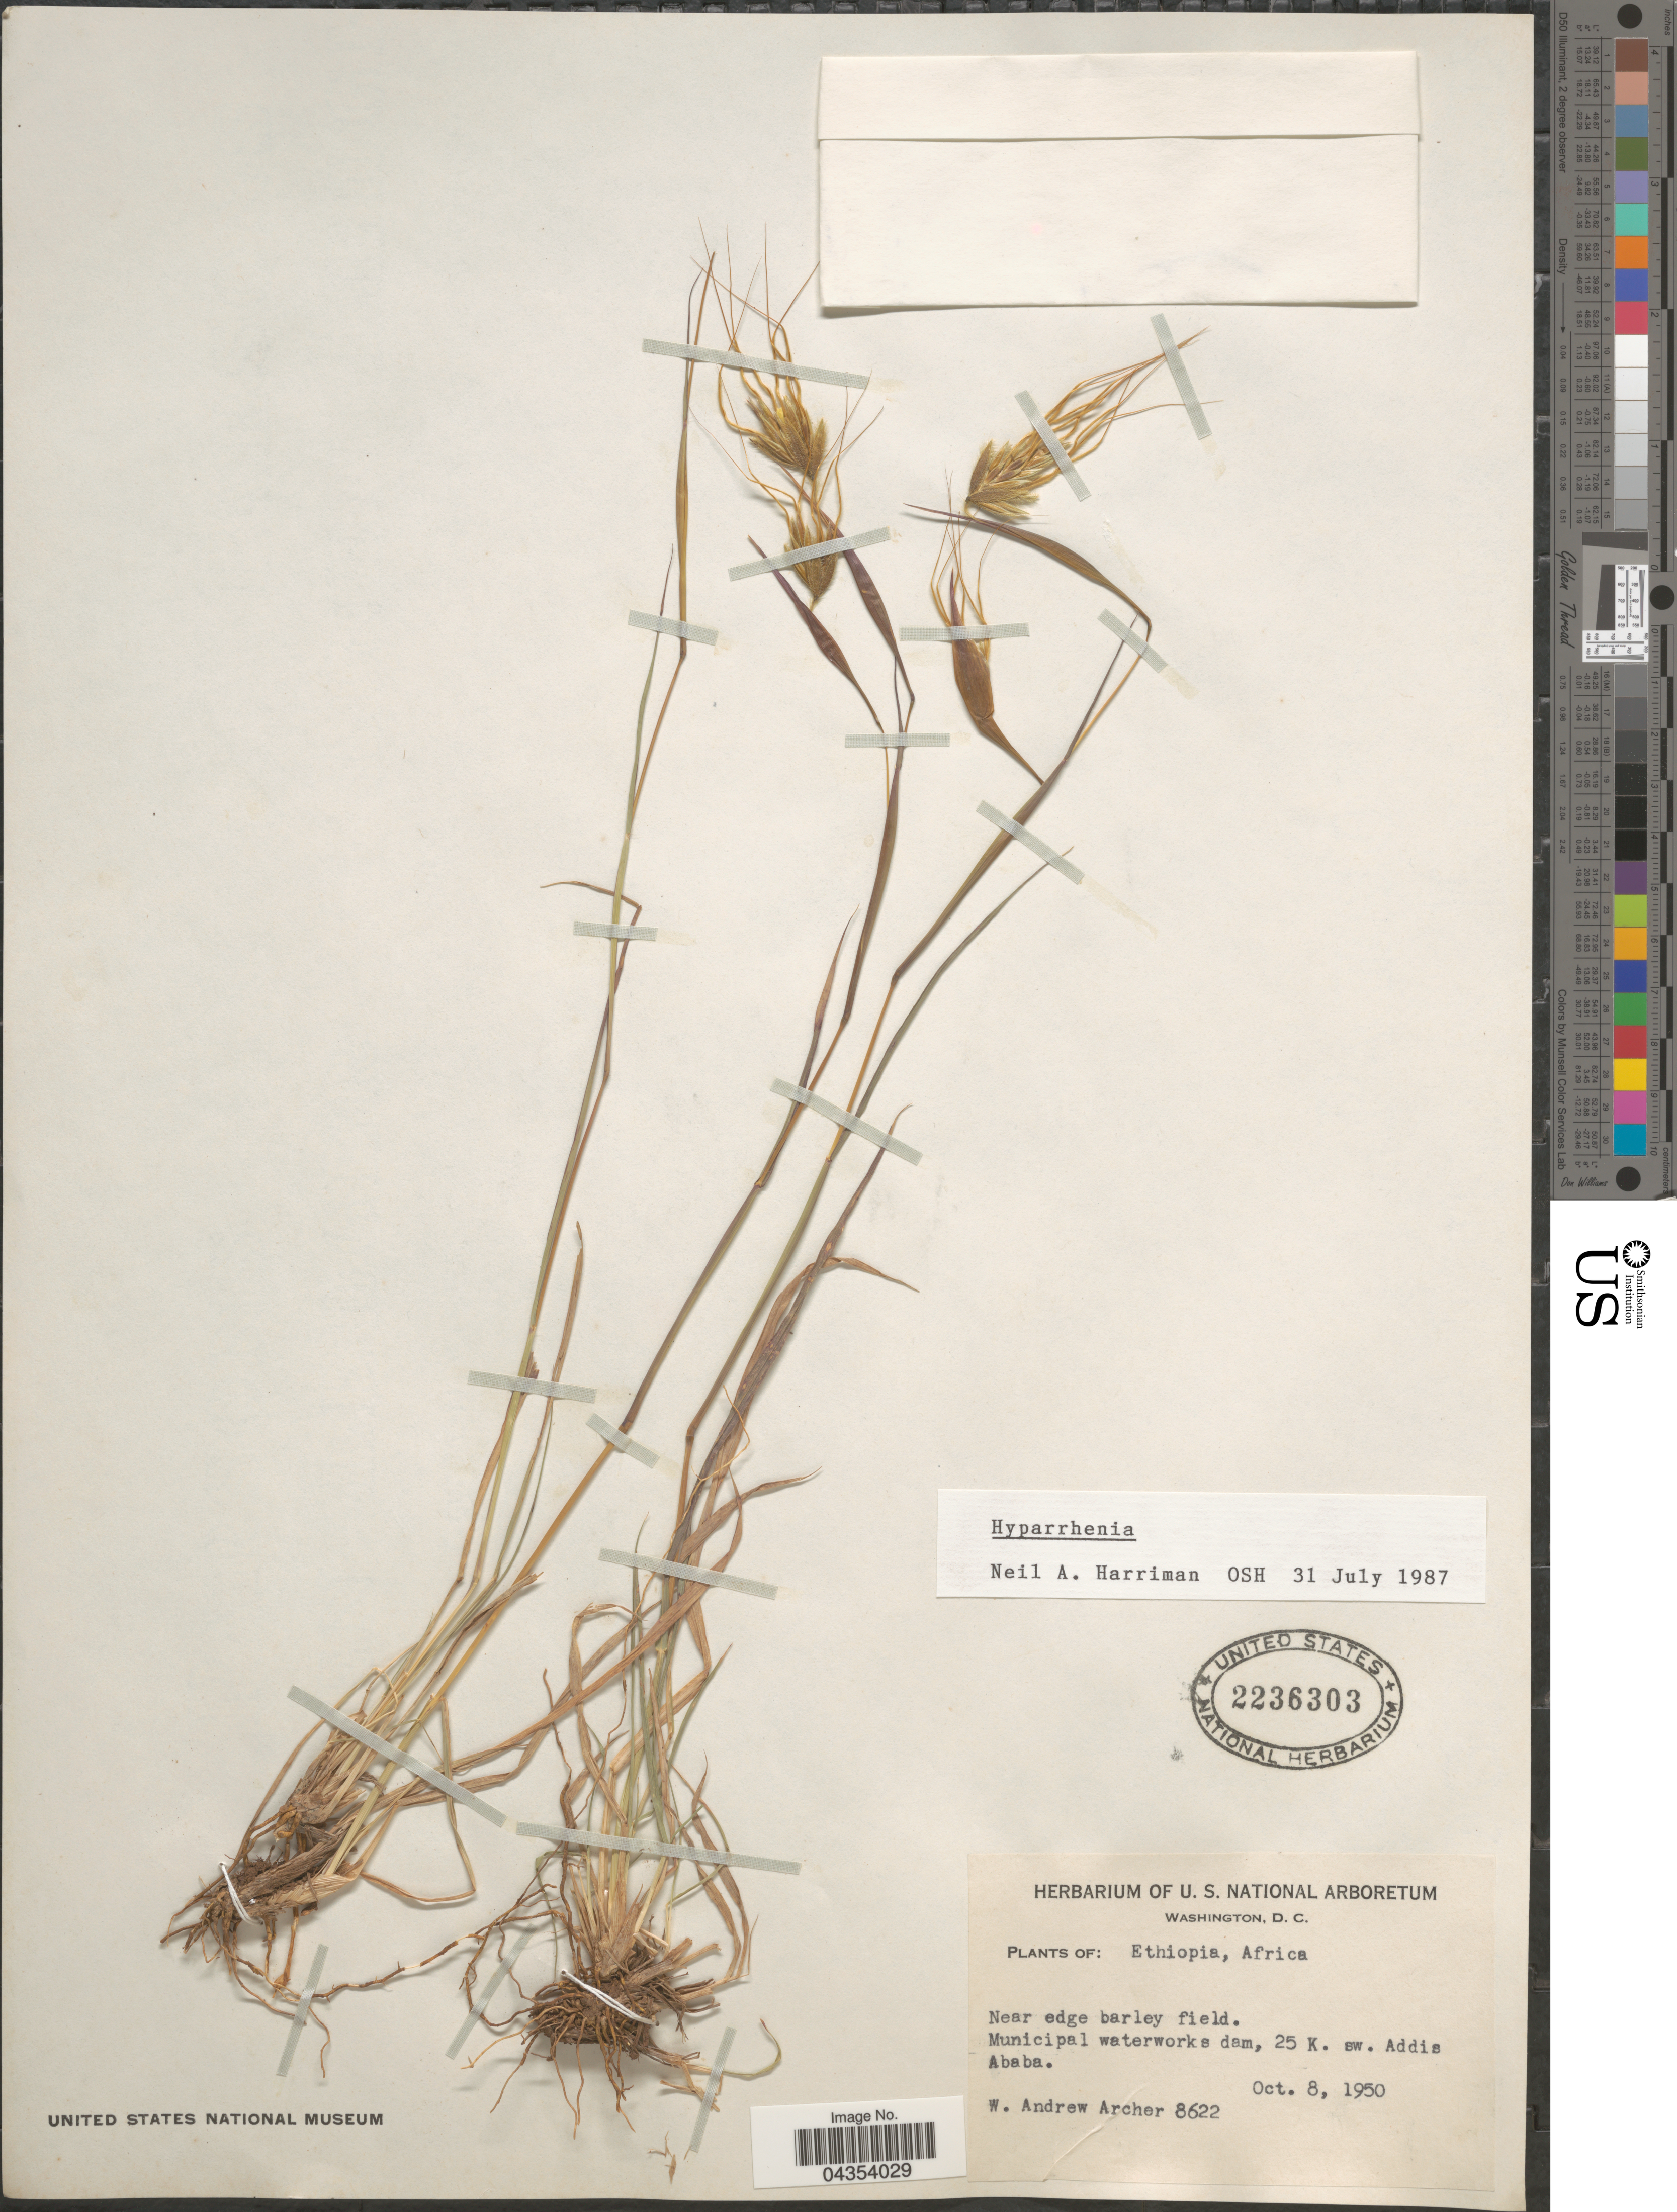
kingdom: Plantae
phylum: Tracheophyta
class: Liliopsida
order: Poales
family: Poaceae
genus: Hyparrhenia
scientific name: Hyparrhenia sp.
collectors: W. A. Archer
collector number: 8622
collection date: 1950-10-08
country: Ethiopia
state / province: Addis Ababa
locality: Municipal waterworks dam, 25 K. sw. Addis Ababa.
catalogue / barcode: US 2236303